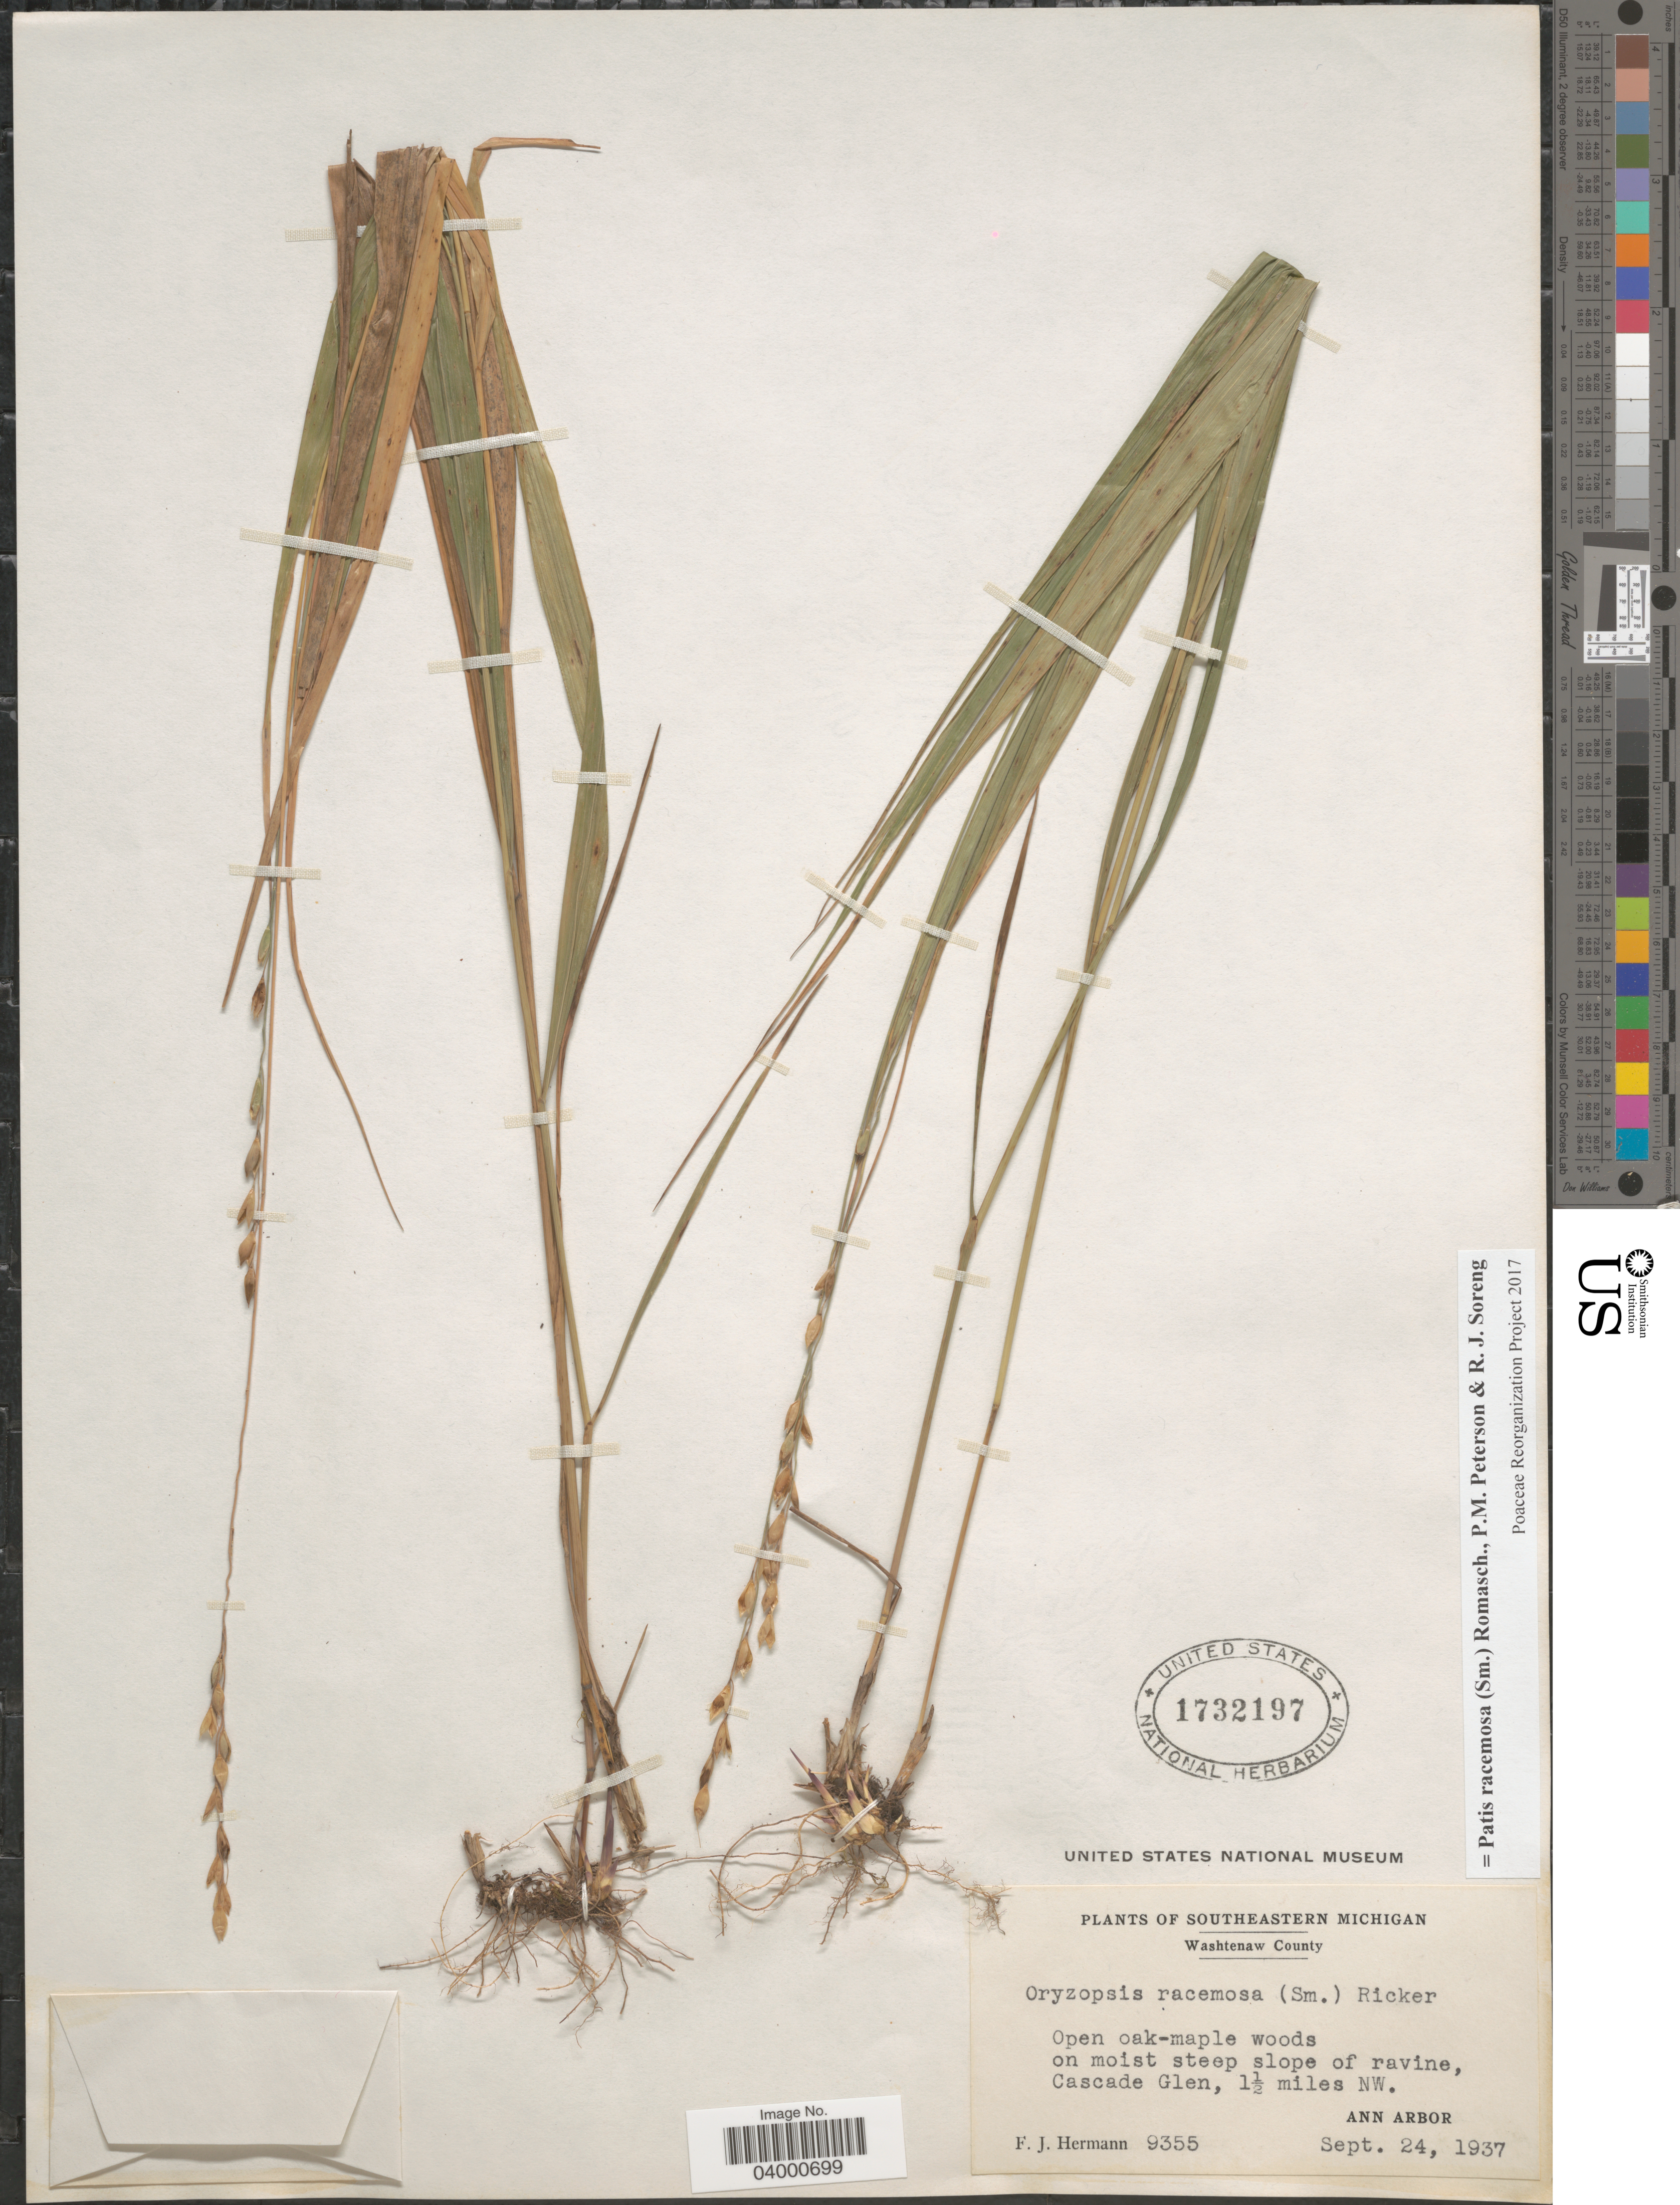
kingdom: Plantae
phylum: Tracheophyta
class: Liliopsida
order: Poales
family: Poaceae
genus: Patis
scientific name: Patis racemosa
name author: (Sm.) Romasch. et al.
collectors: F. J. Hermann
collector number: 9355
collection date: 1937-09-24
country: United States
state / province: Michigan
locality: Southeastern Michigan. Washtenaw County. On moist steep slope of ravine, Cascade Glen, 1½ miles NW. Ann Arbor.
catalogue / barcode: US 1732197